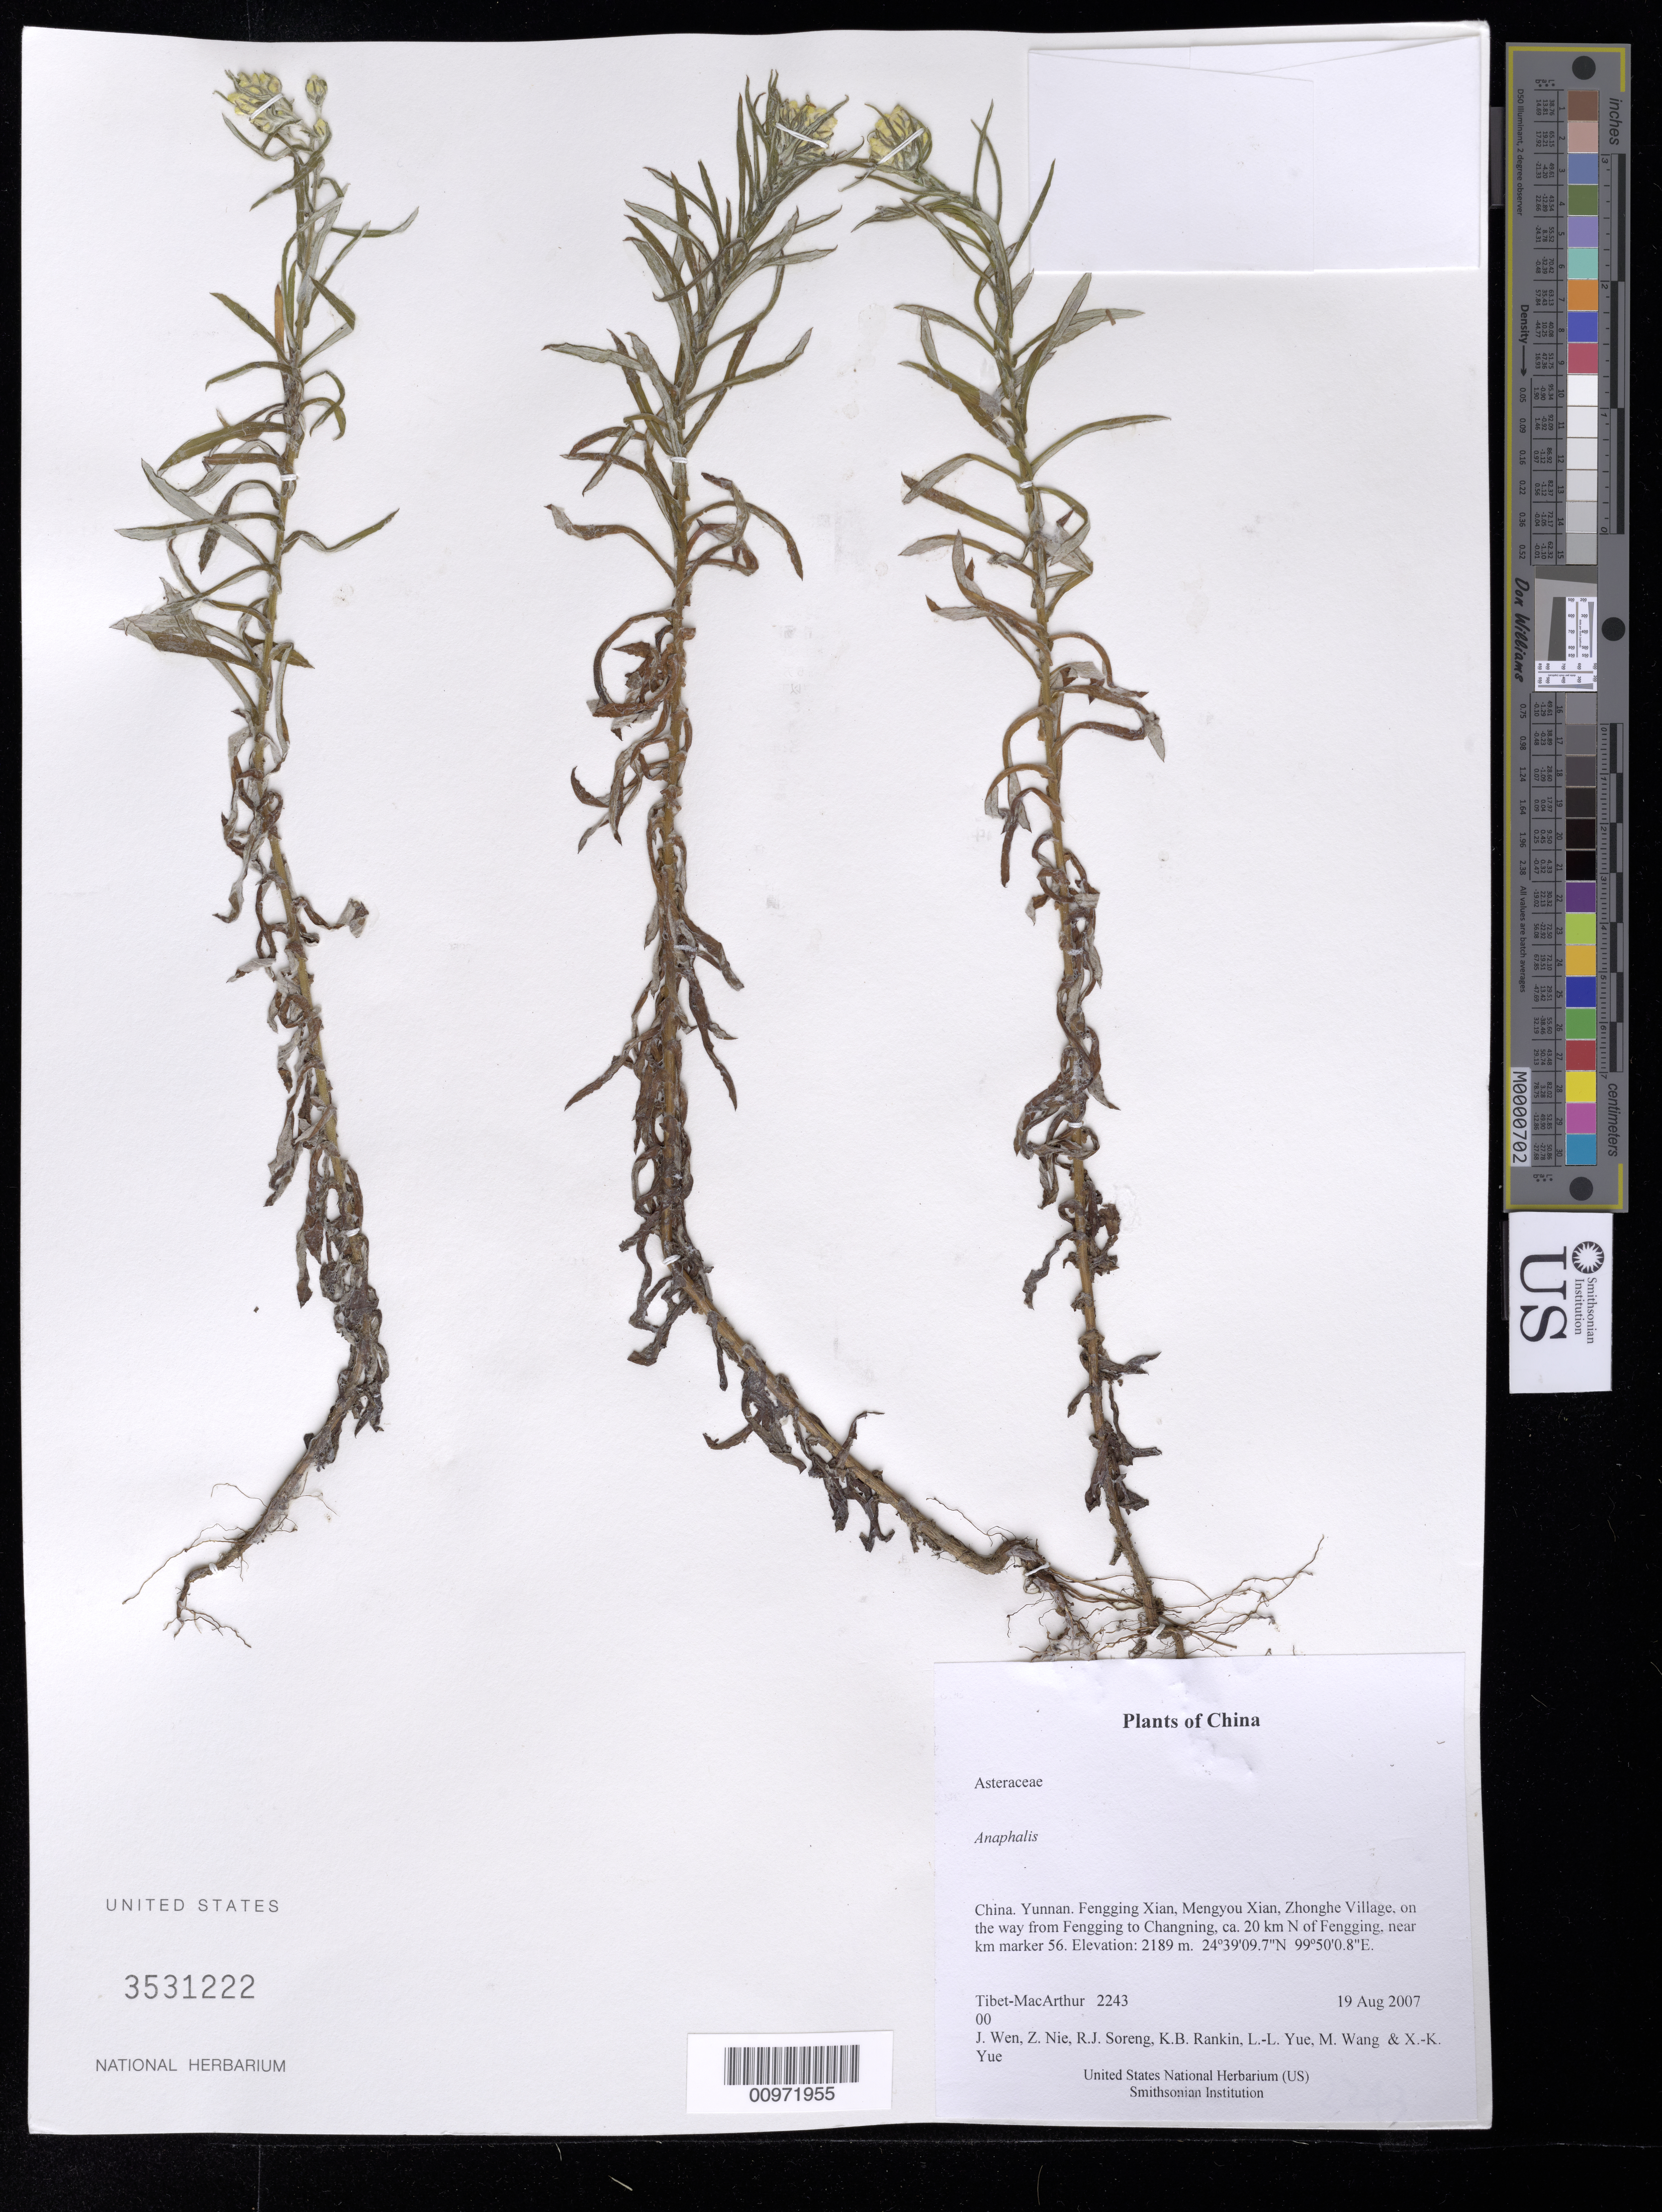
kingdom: Plantae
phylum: Tracheophyta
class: Magnoliopsida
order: Asterales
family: Asteraceae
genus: Anaphalis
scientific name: Anaphalis sp.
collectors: Tibet-MacArthur, J. Wen, Z. Nie, R. J. Soreng, K. Rankin, L. Yue, M. Wang & X. Yue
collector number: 2243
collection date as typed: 19 Aug 2007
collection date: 2007-08-19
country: China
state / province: Yunnan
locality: Fengging Xian, Mengyou Xian, Zhonghe Village, on the way from Fengging to Changning, ca. 20 km N of Fengging, near km marker 56.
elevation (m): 2189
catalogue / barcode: US 3531222